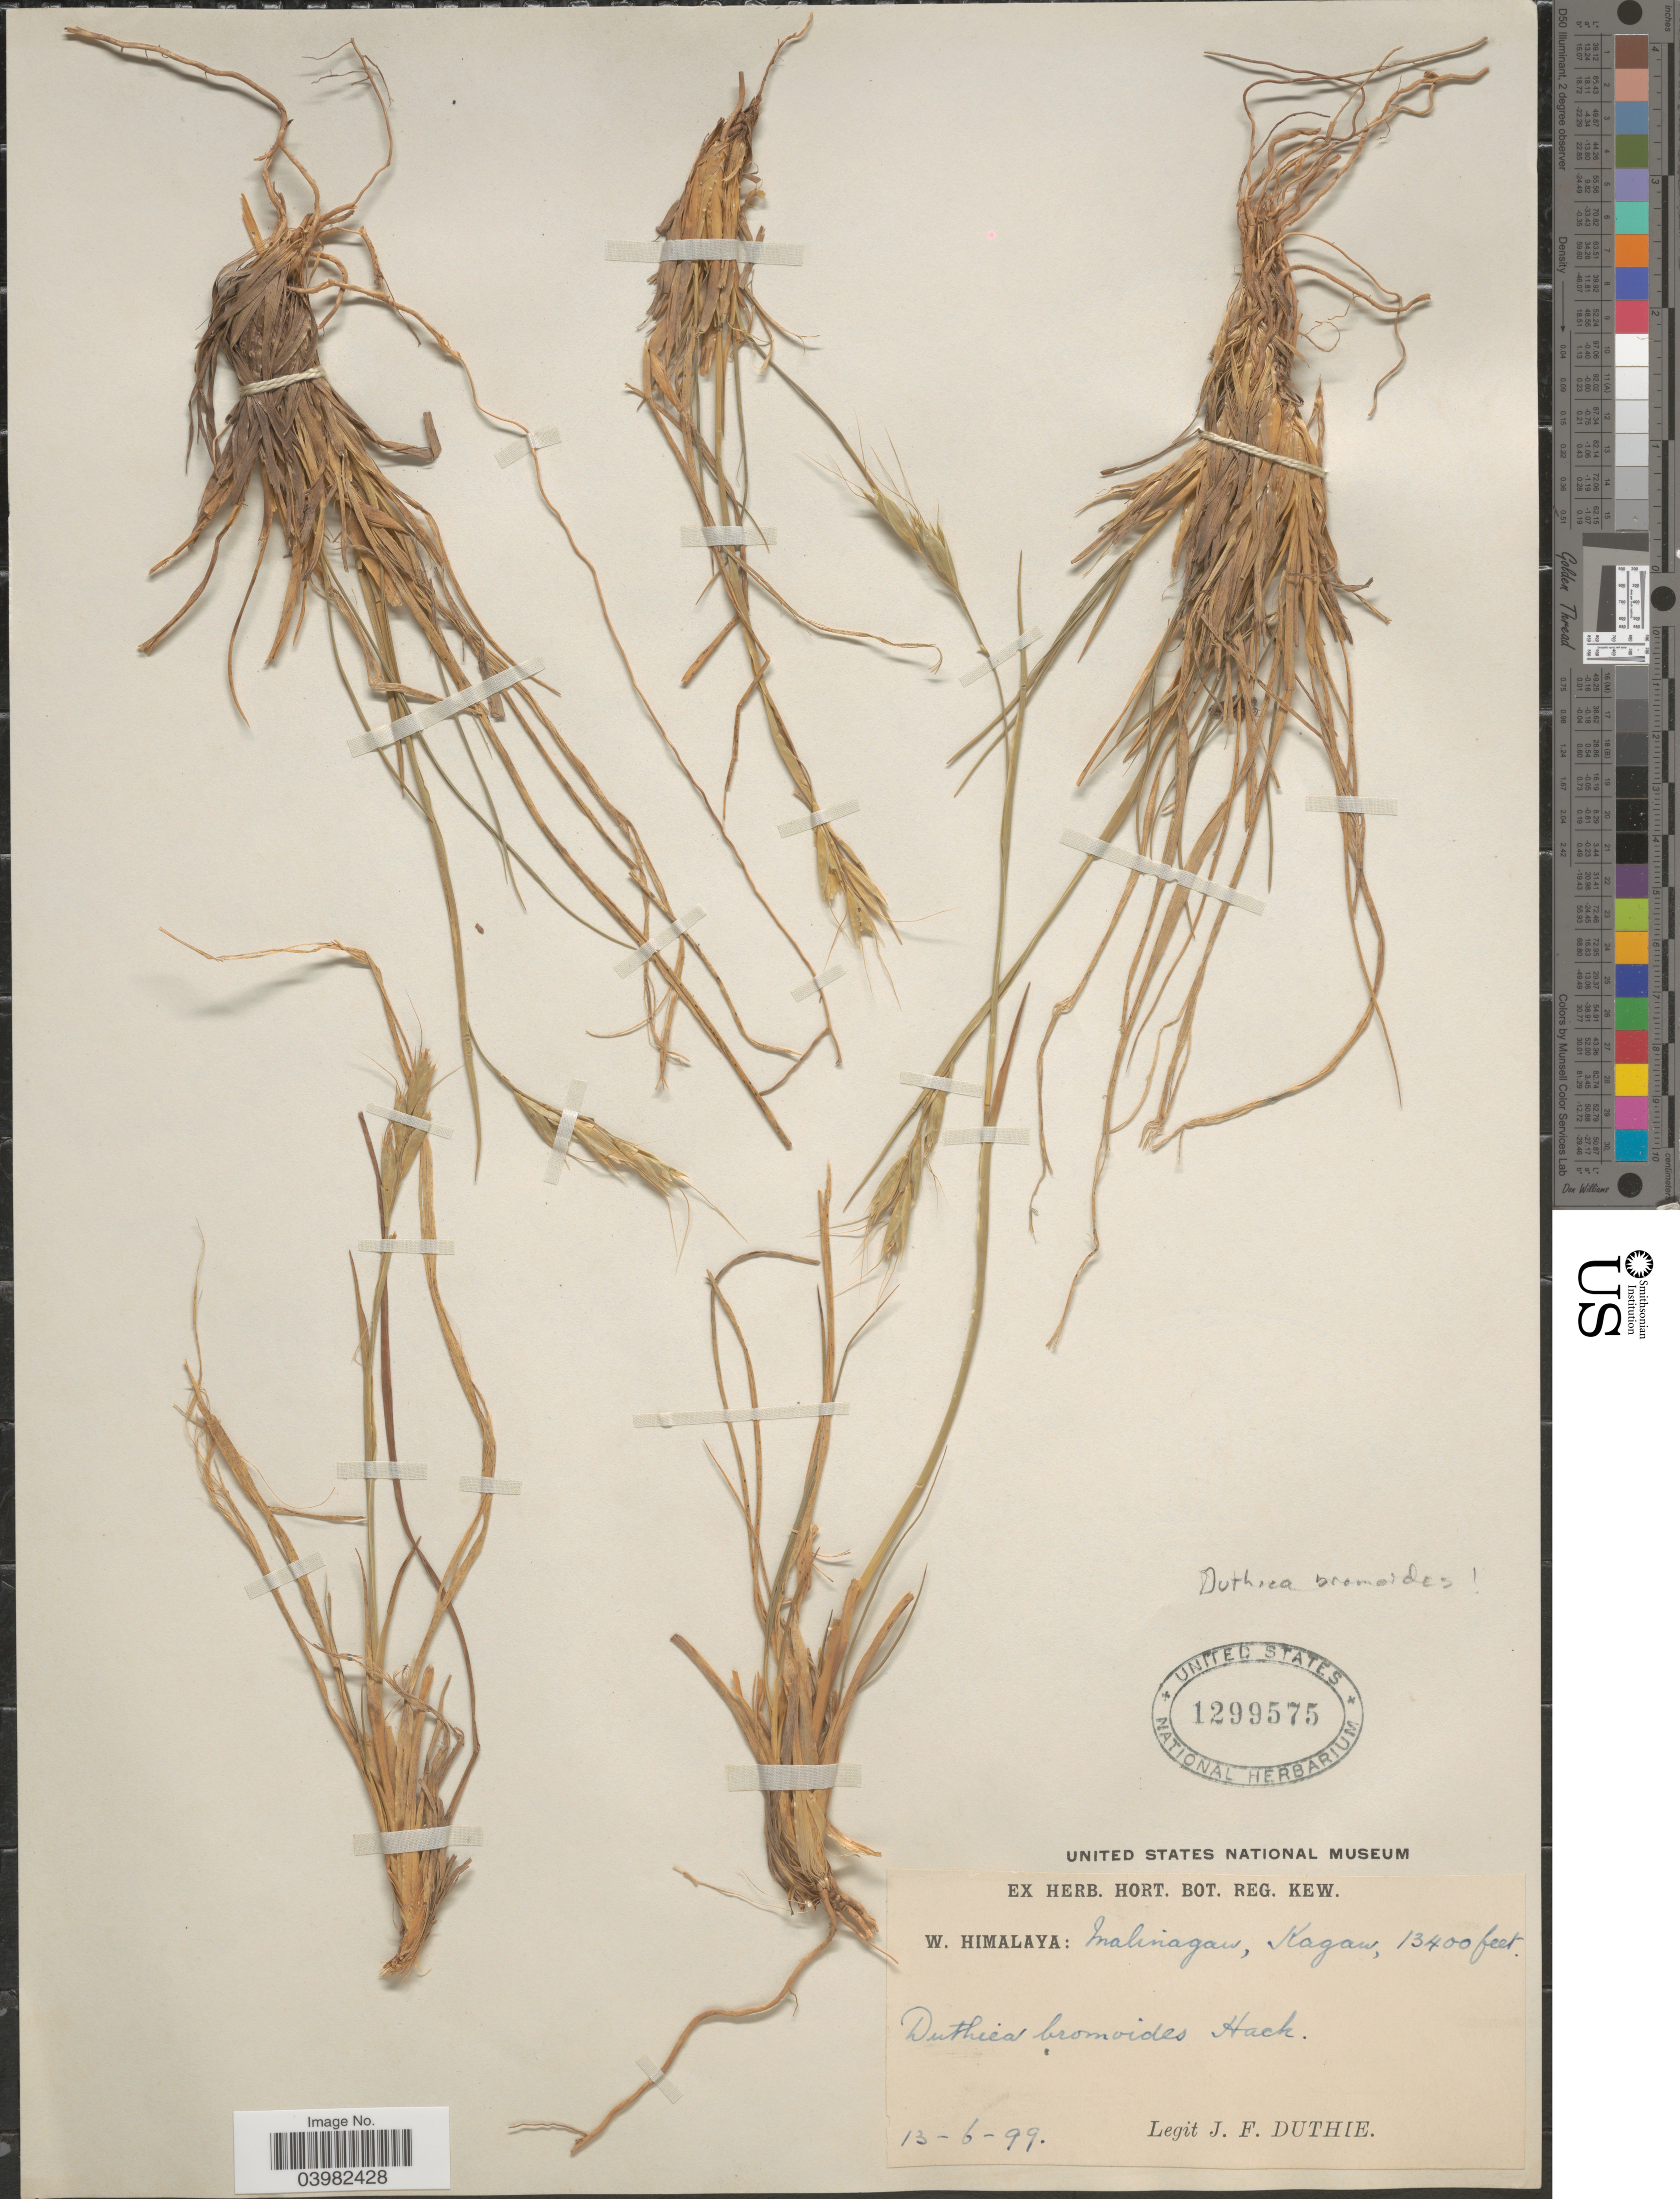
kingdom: Plantae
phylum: Tracheophyta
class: Liliopsida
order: Poales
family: Poaceae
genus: Duthiea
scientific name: Duthiea bromoides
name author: Hack.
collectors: J. F. Duthie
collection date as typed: Transcribed d/m/y: 13/6/99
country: Pakistan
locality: W. Himalaya: Malinagan, Kagan.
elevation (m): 4084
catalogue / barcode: US 1299575